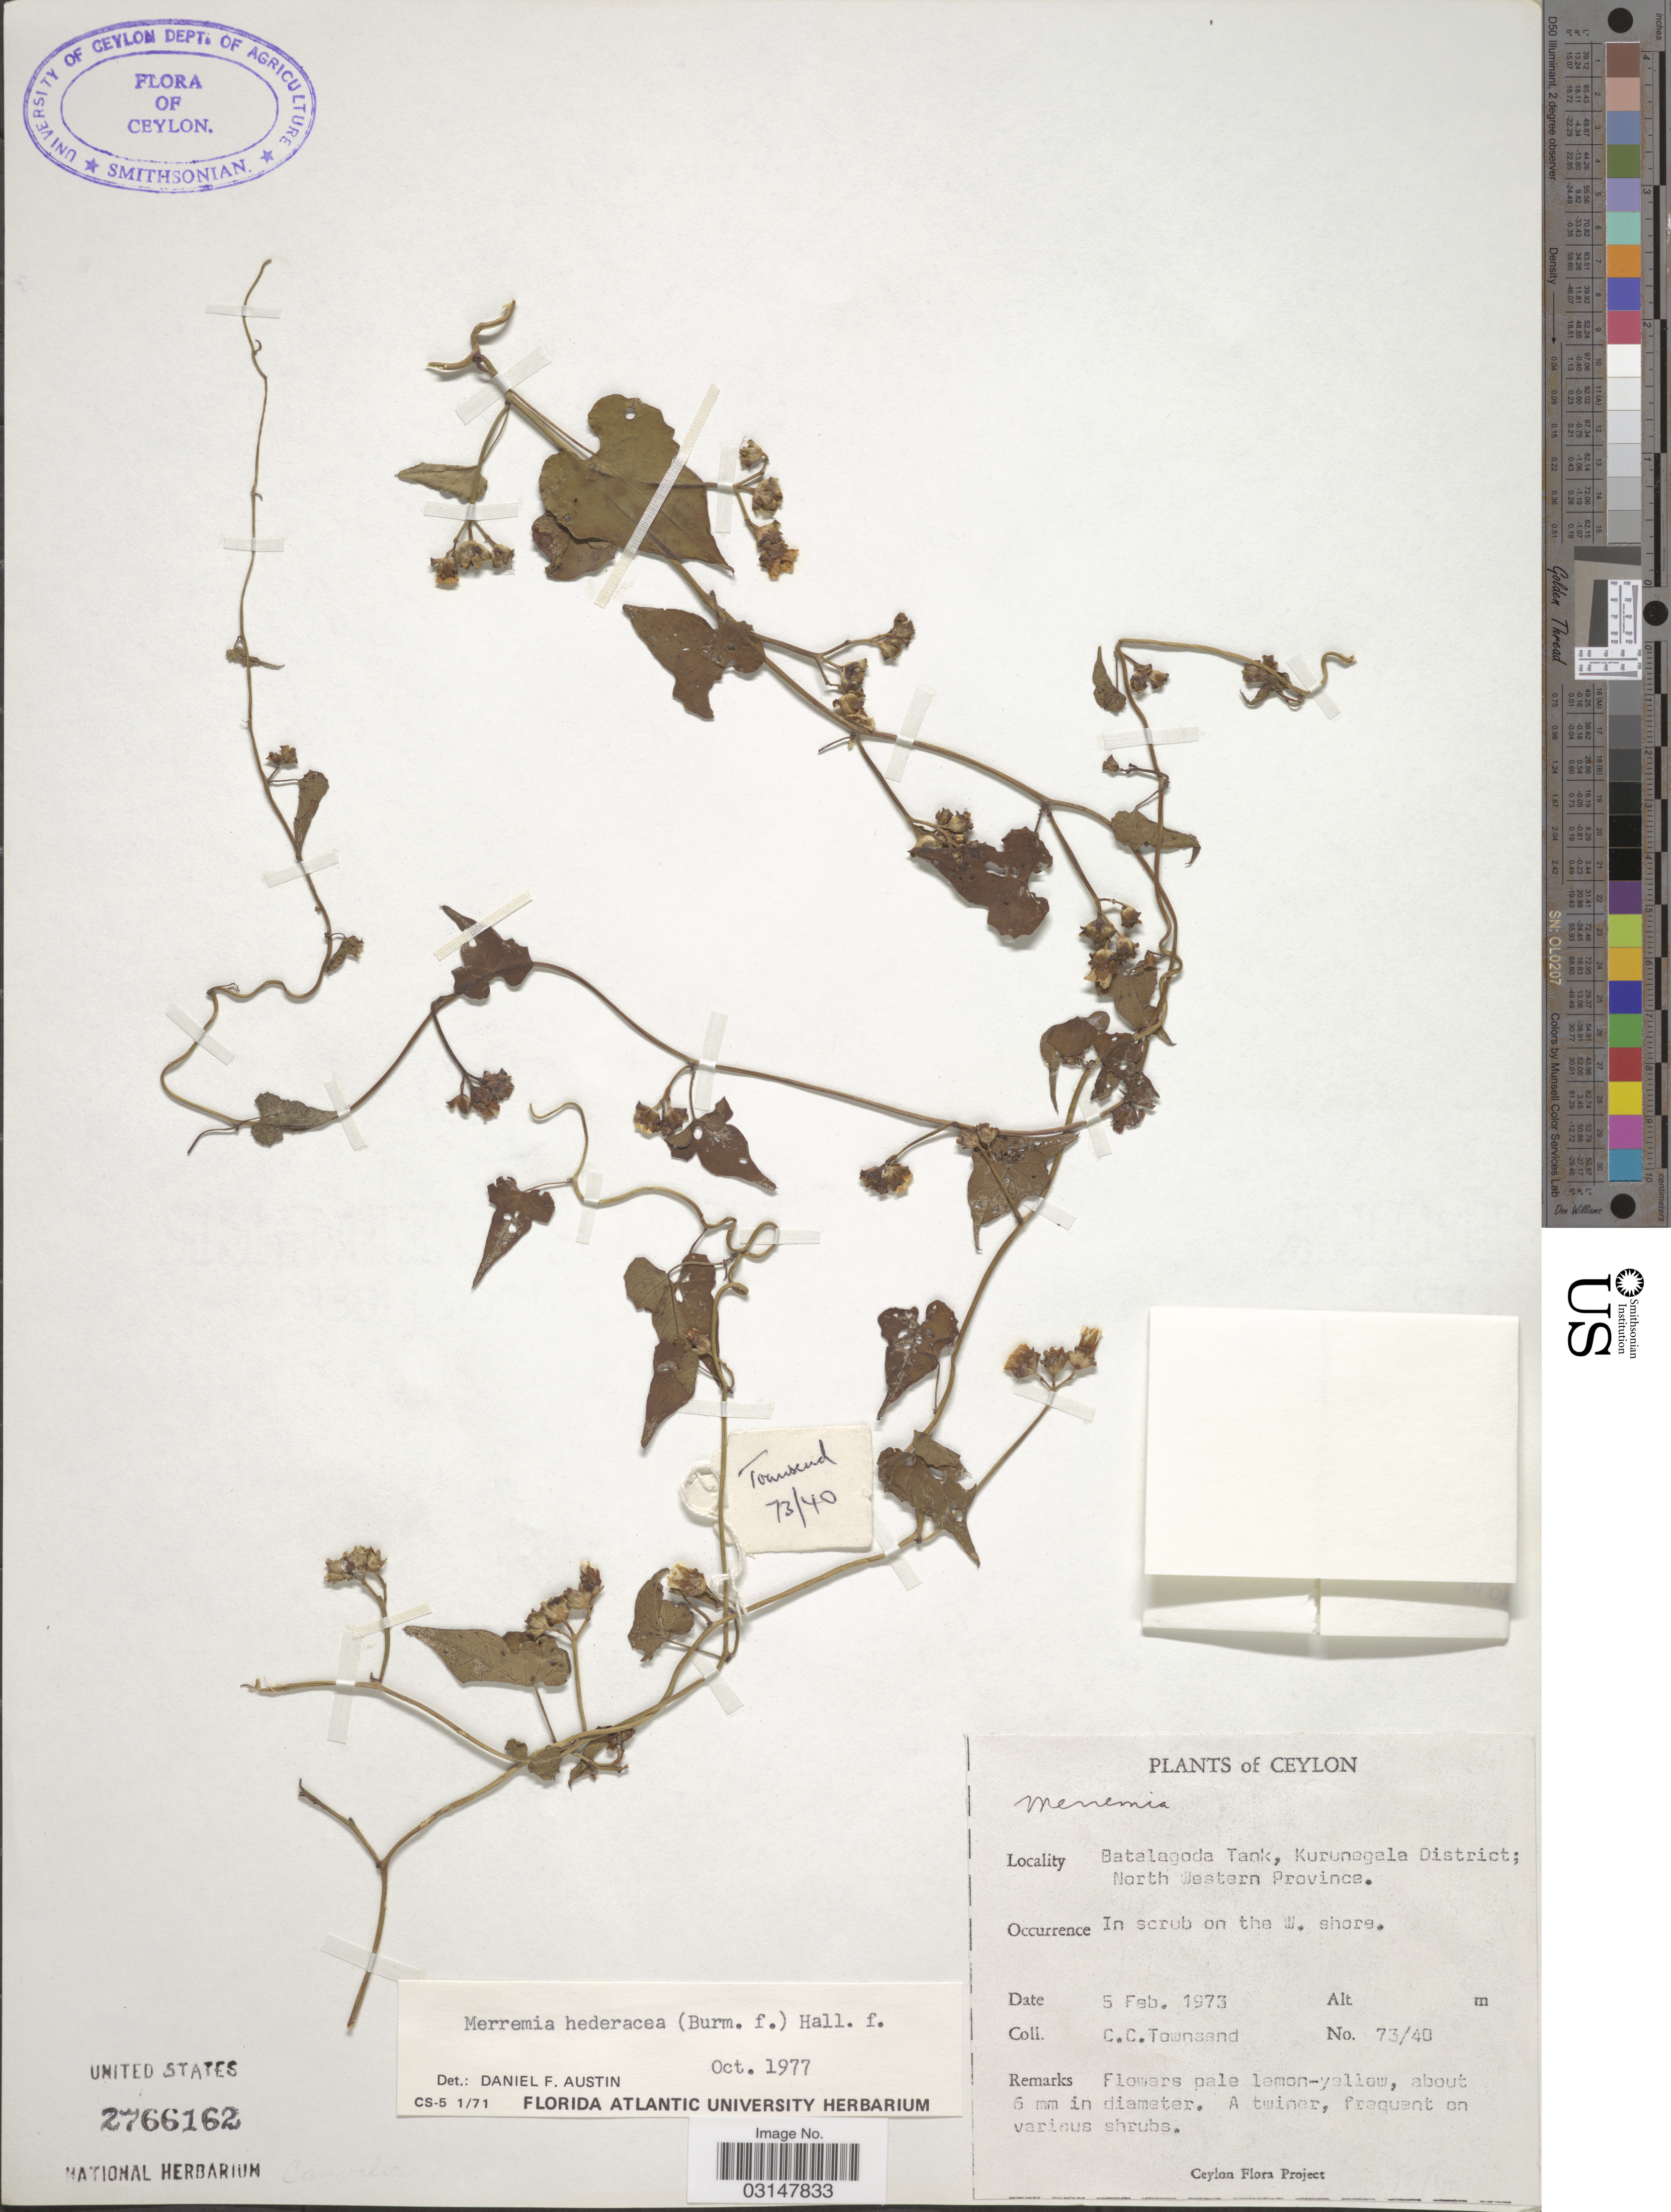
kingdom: Plantae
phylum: Tracheophyta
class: Magnoliopsida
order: Solanales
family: Convolvulaceae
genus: Merremia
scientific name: Merremia hederacea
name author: (Burm. f.) Hallier f.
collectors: C. C. Townsend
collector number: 73/40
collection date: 1973-02-05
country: Sri Lanka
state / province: North Western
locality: Ceylon. Batalagoda Tank, Kurunegala District. On the W. shore.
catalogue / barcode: US 2766162